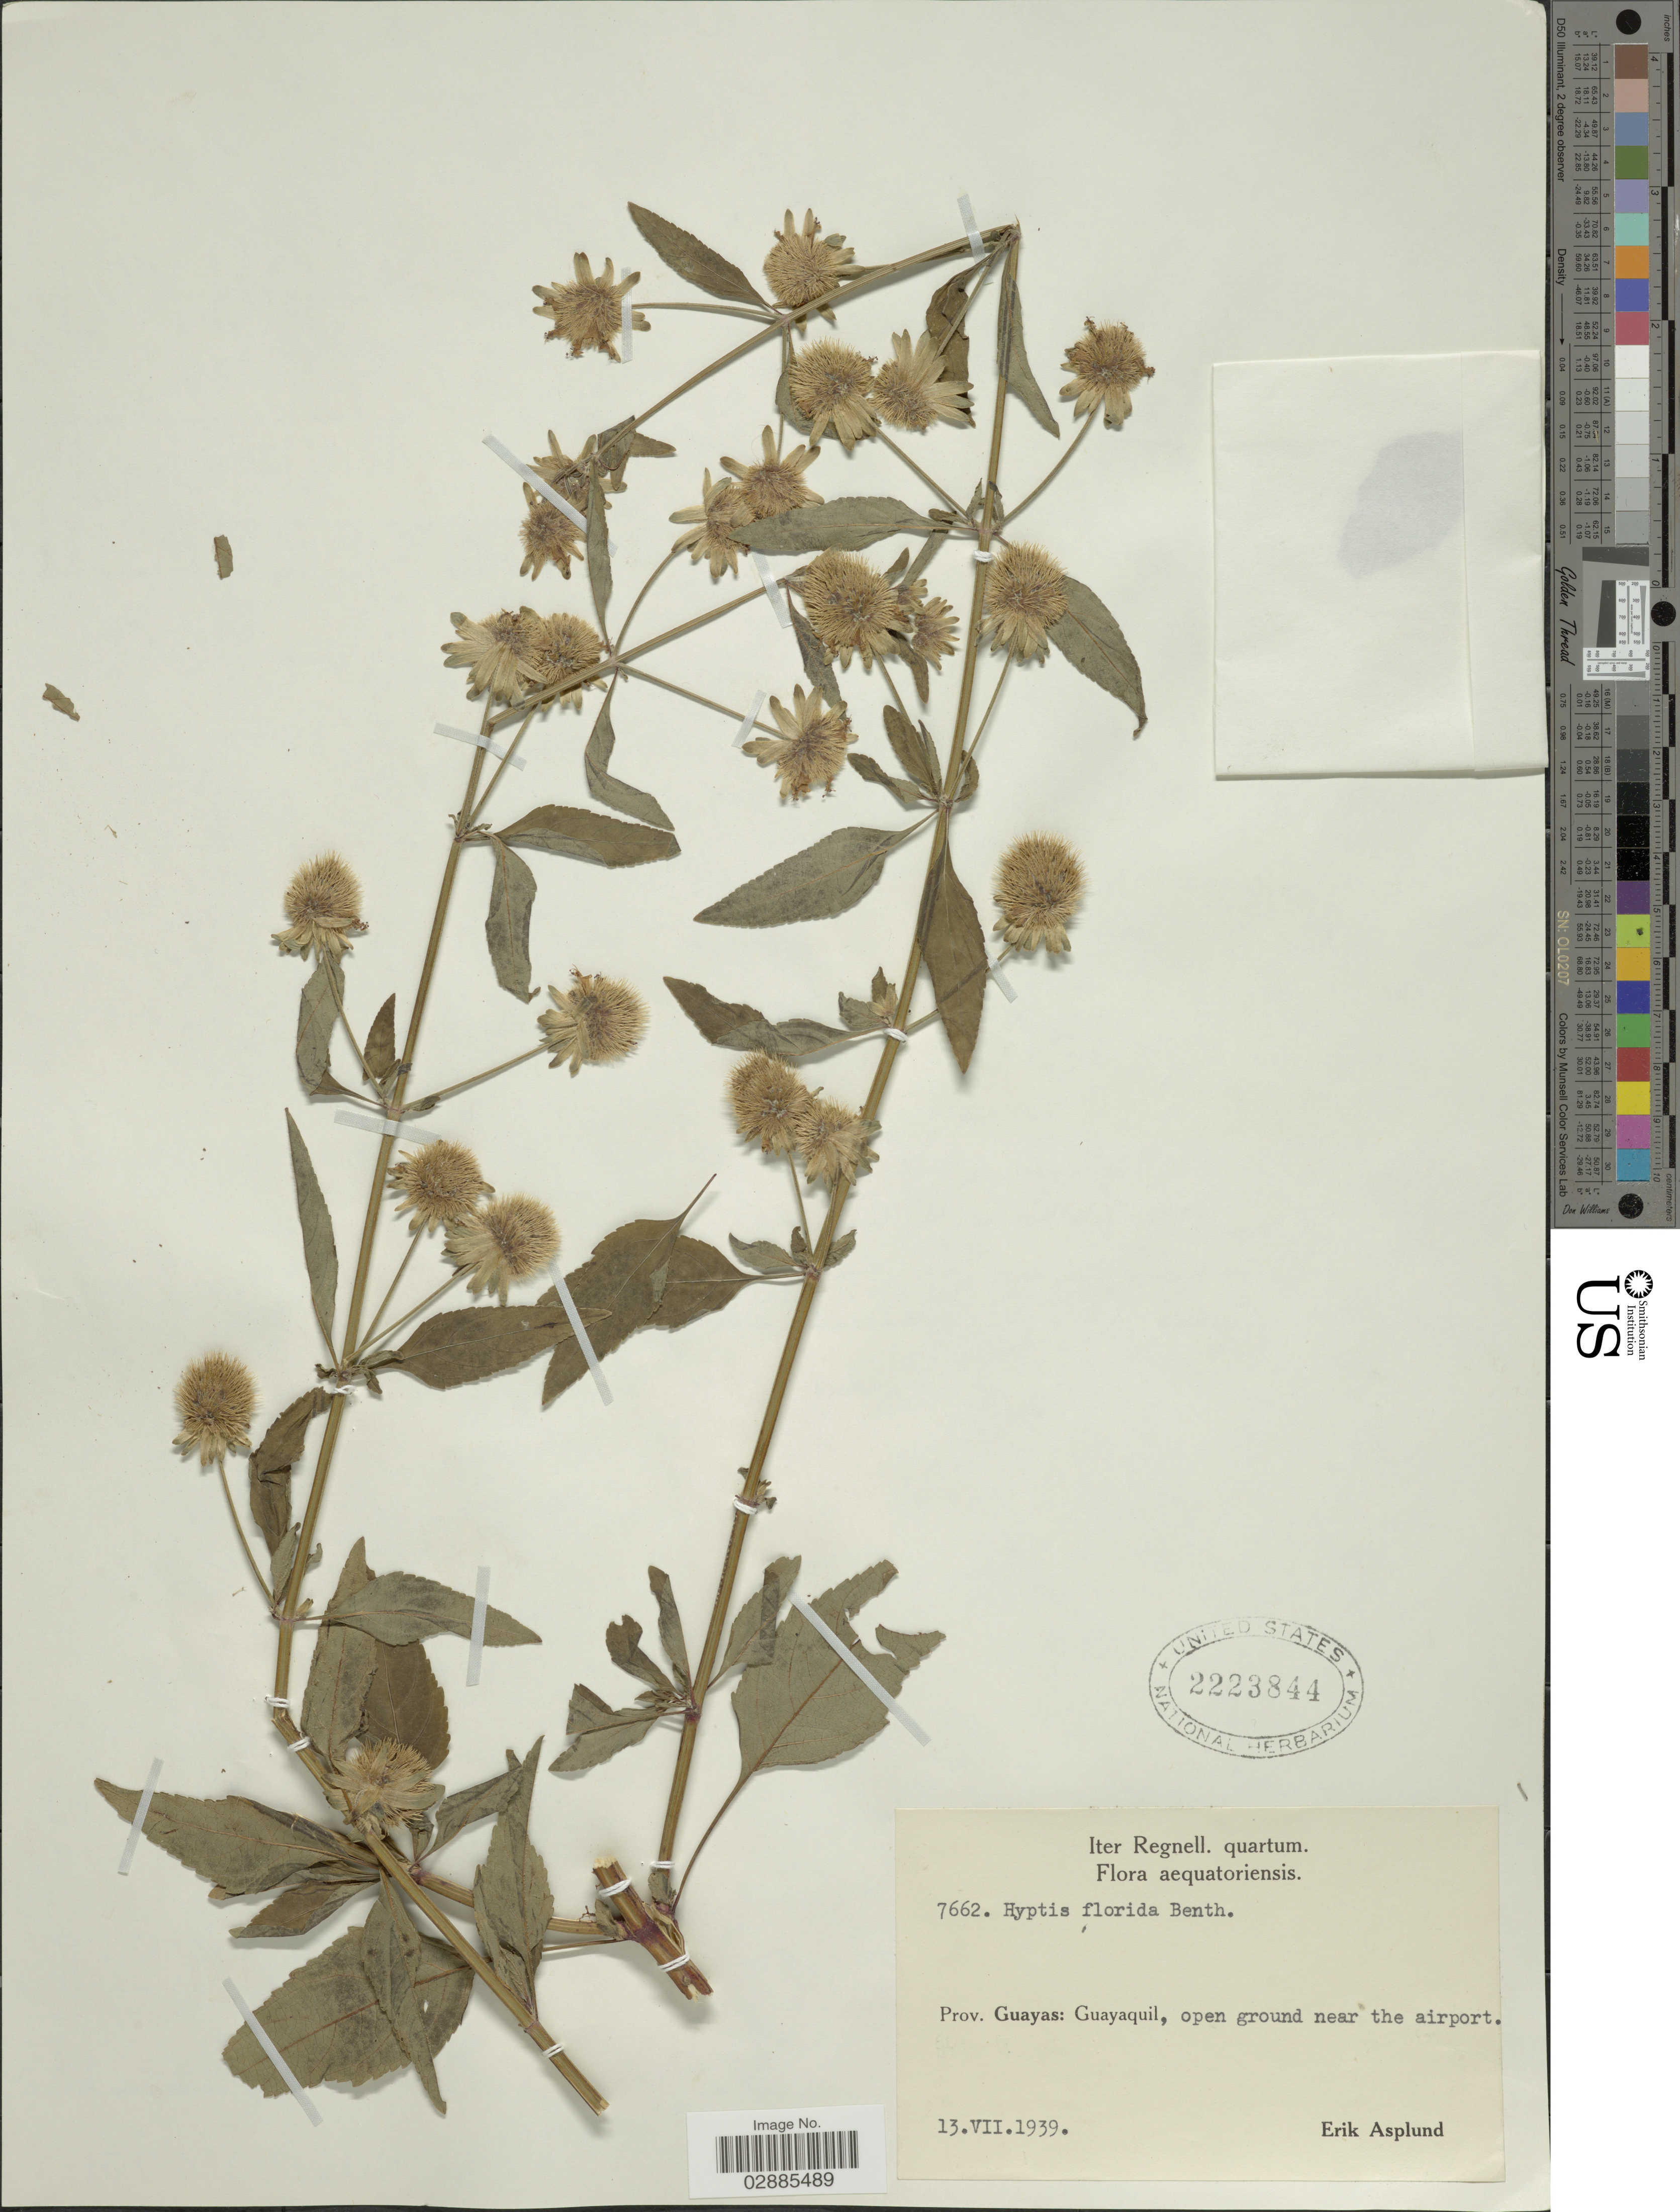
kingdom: Plantae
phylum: Tracheophyta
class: Magnoliopsida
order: Lamiales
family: Lamiaceae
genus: Hyptis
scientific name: Hyptis florida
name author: Benth.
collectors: E. Asplund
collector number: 7662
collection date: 1939-07-13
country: Ecuador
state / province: Guayas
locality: Guayaquil, open ground near the airport.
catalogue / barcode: US 2223844